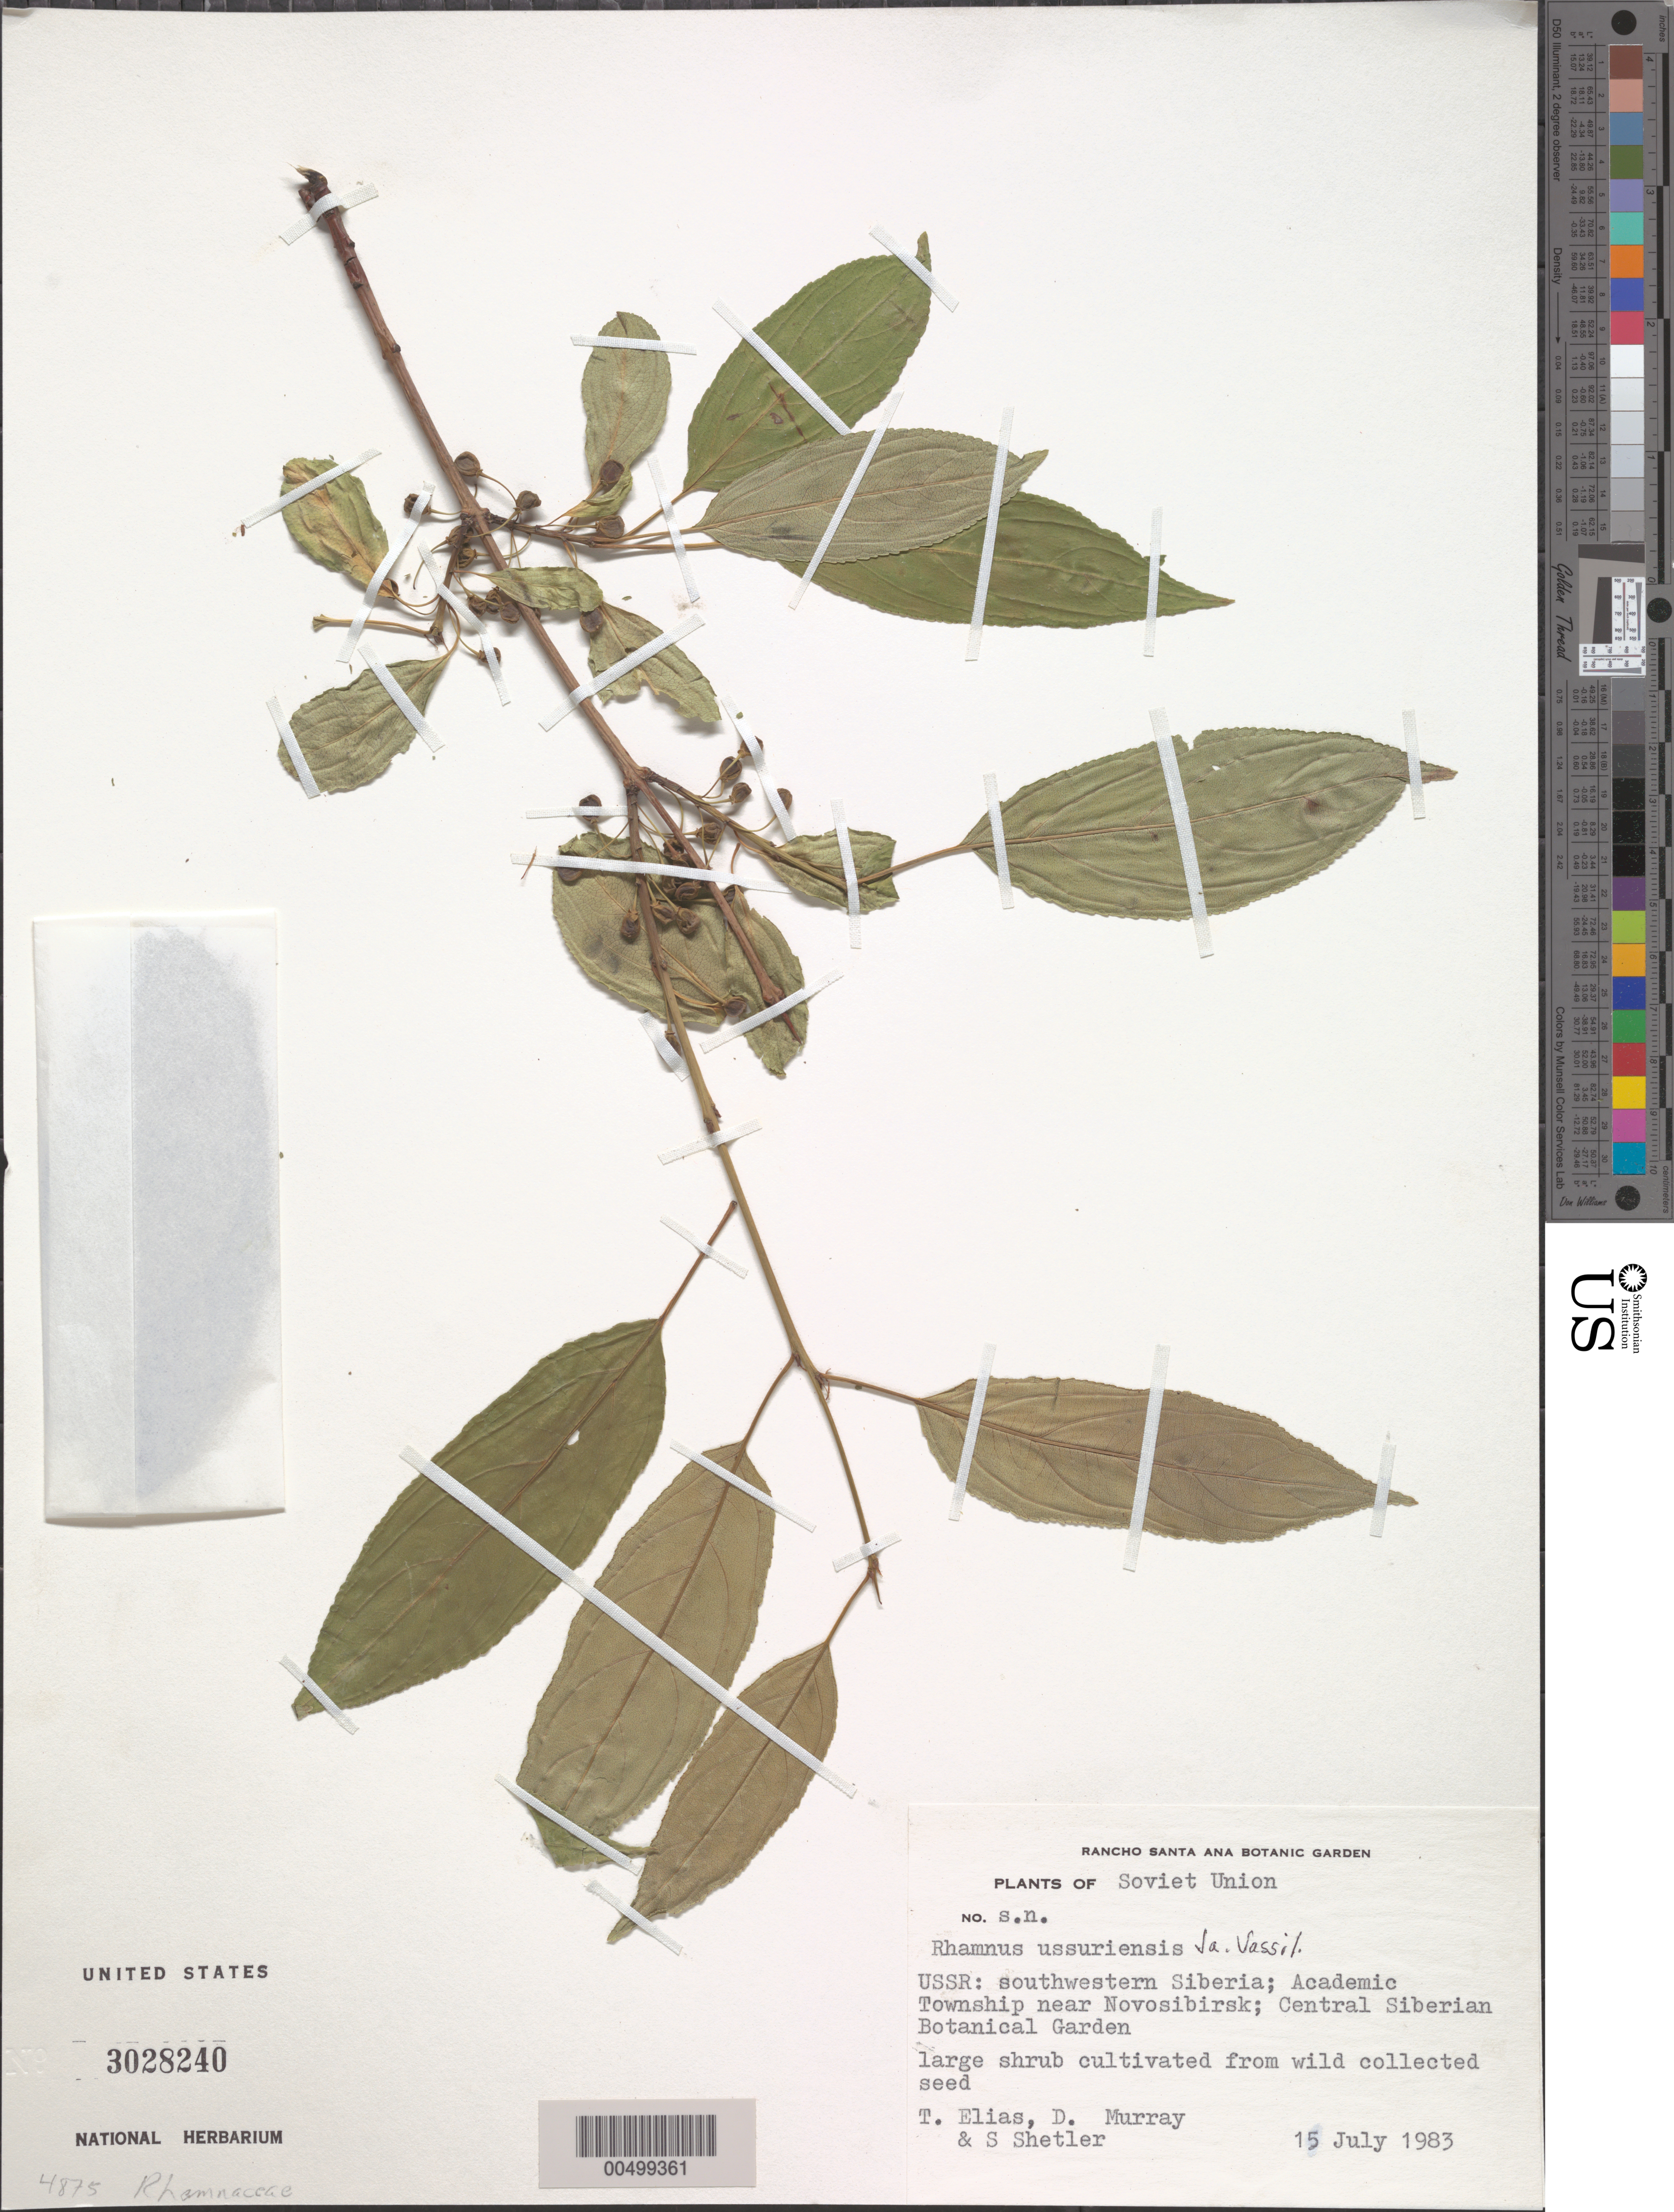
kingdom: Plantae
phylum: Tracheophyta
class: Magnoliopsida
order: Rosales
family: Rhamnaceae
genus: Rhamnus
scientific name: Rhamnus ussuriensis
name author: J.J. Vassil.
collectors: T. Elias, S. Shetler & D. F. Murray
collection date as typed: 15 Jul 1983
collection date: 1983-07-15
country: Russian Federation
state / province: Novosibirsk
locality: Academic Township near Novosibirsk; Central Siberian Botanical Garden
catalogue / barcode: US 3028240